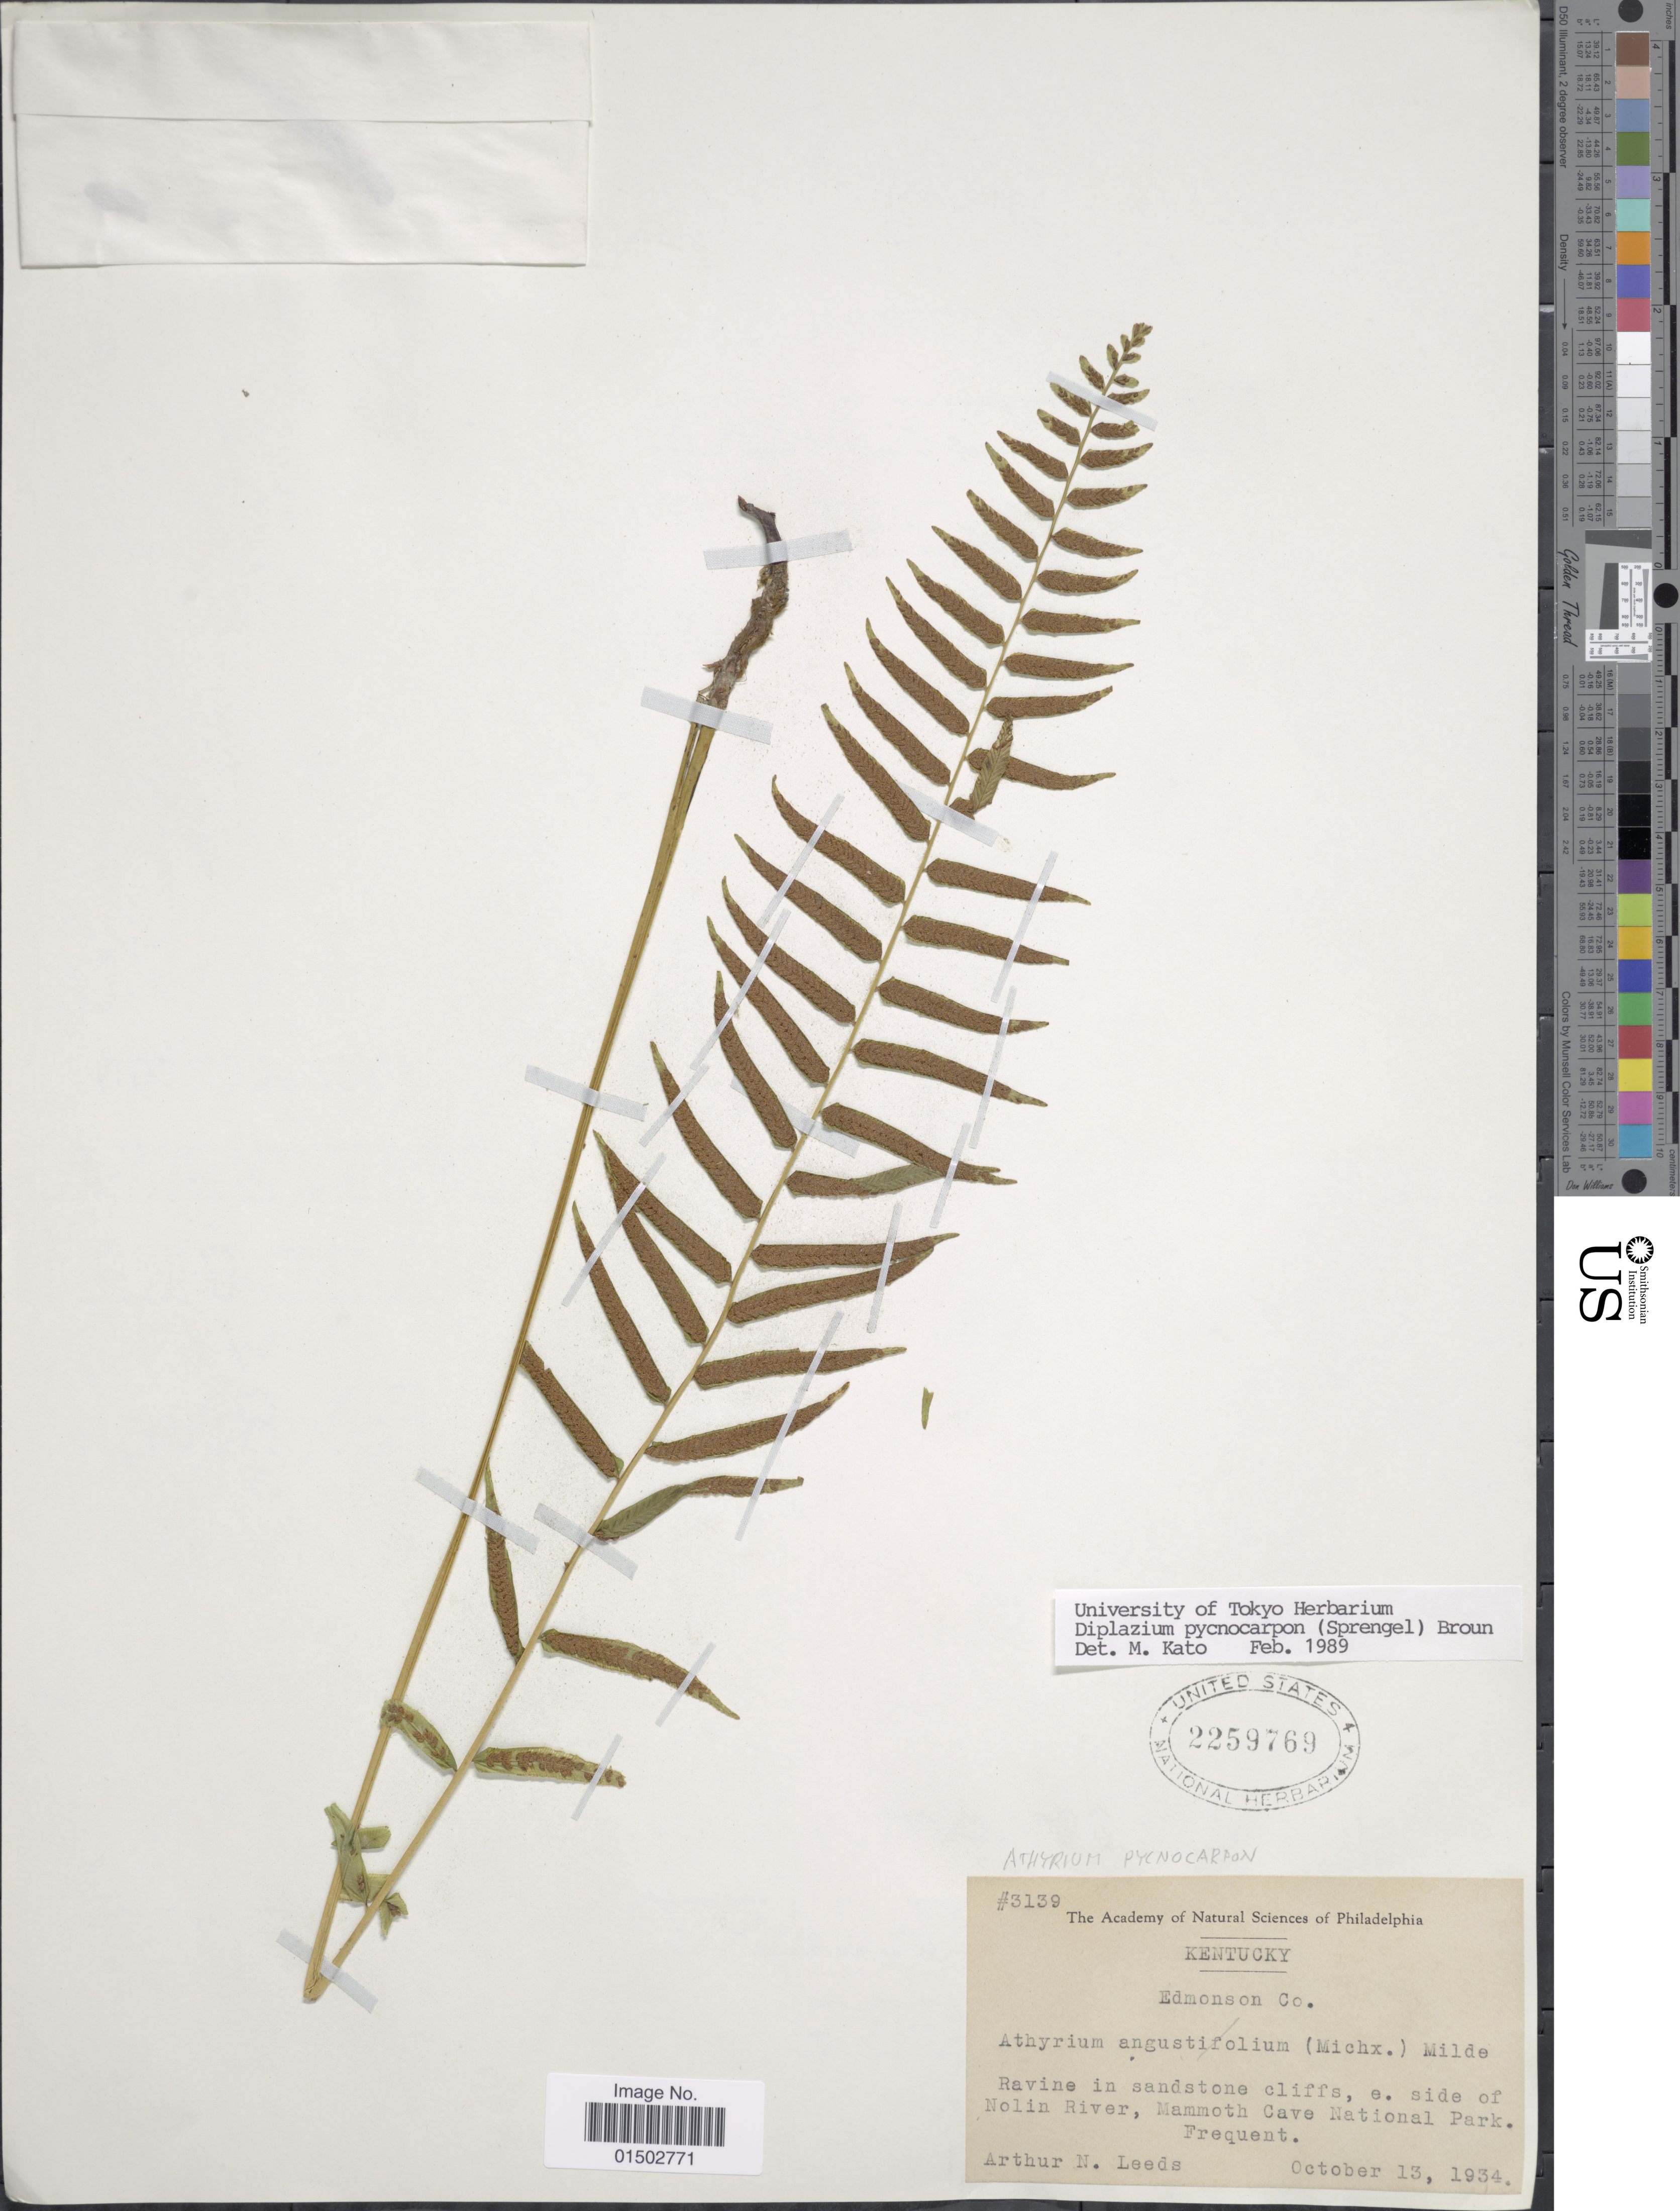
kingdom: Plantae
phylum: Tracheophyta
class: Polypodiopsida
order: Polypodiales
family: Diplaziopsidaceae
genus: Homalosorus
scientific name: Homalosorus pycnocarpos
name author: (Spreng.) Pic. Serm.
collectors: A. N. Leeds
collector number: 3139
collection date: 1934-10-13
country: United States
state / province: Kentucky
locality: Edmonson Co., ravine in sandstone cliffs, e. side of Nolin River, Mammoth Cave International Park. Frequent.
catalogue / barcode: US 2259769